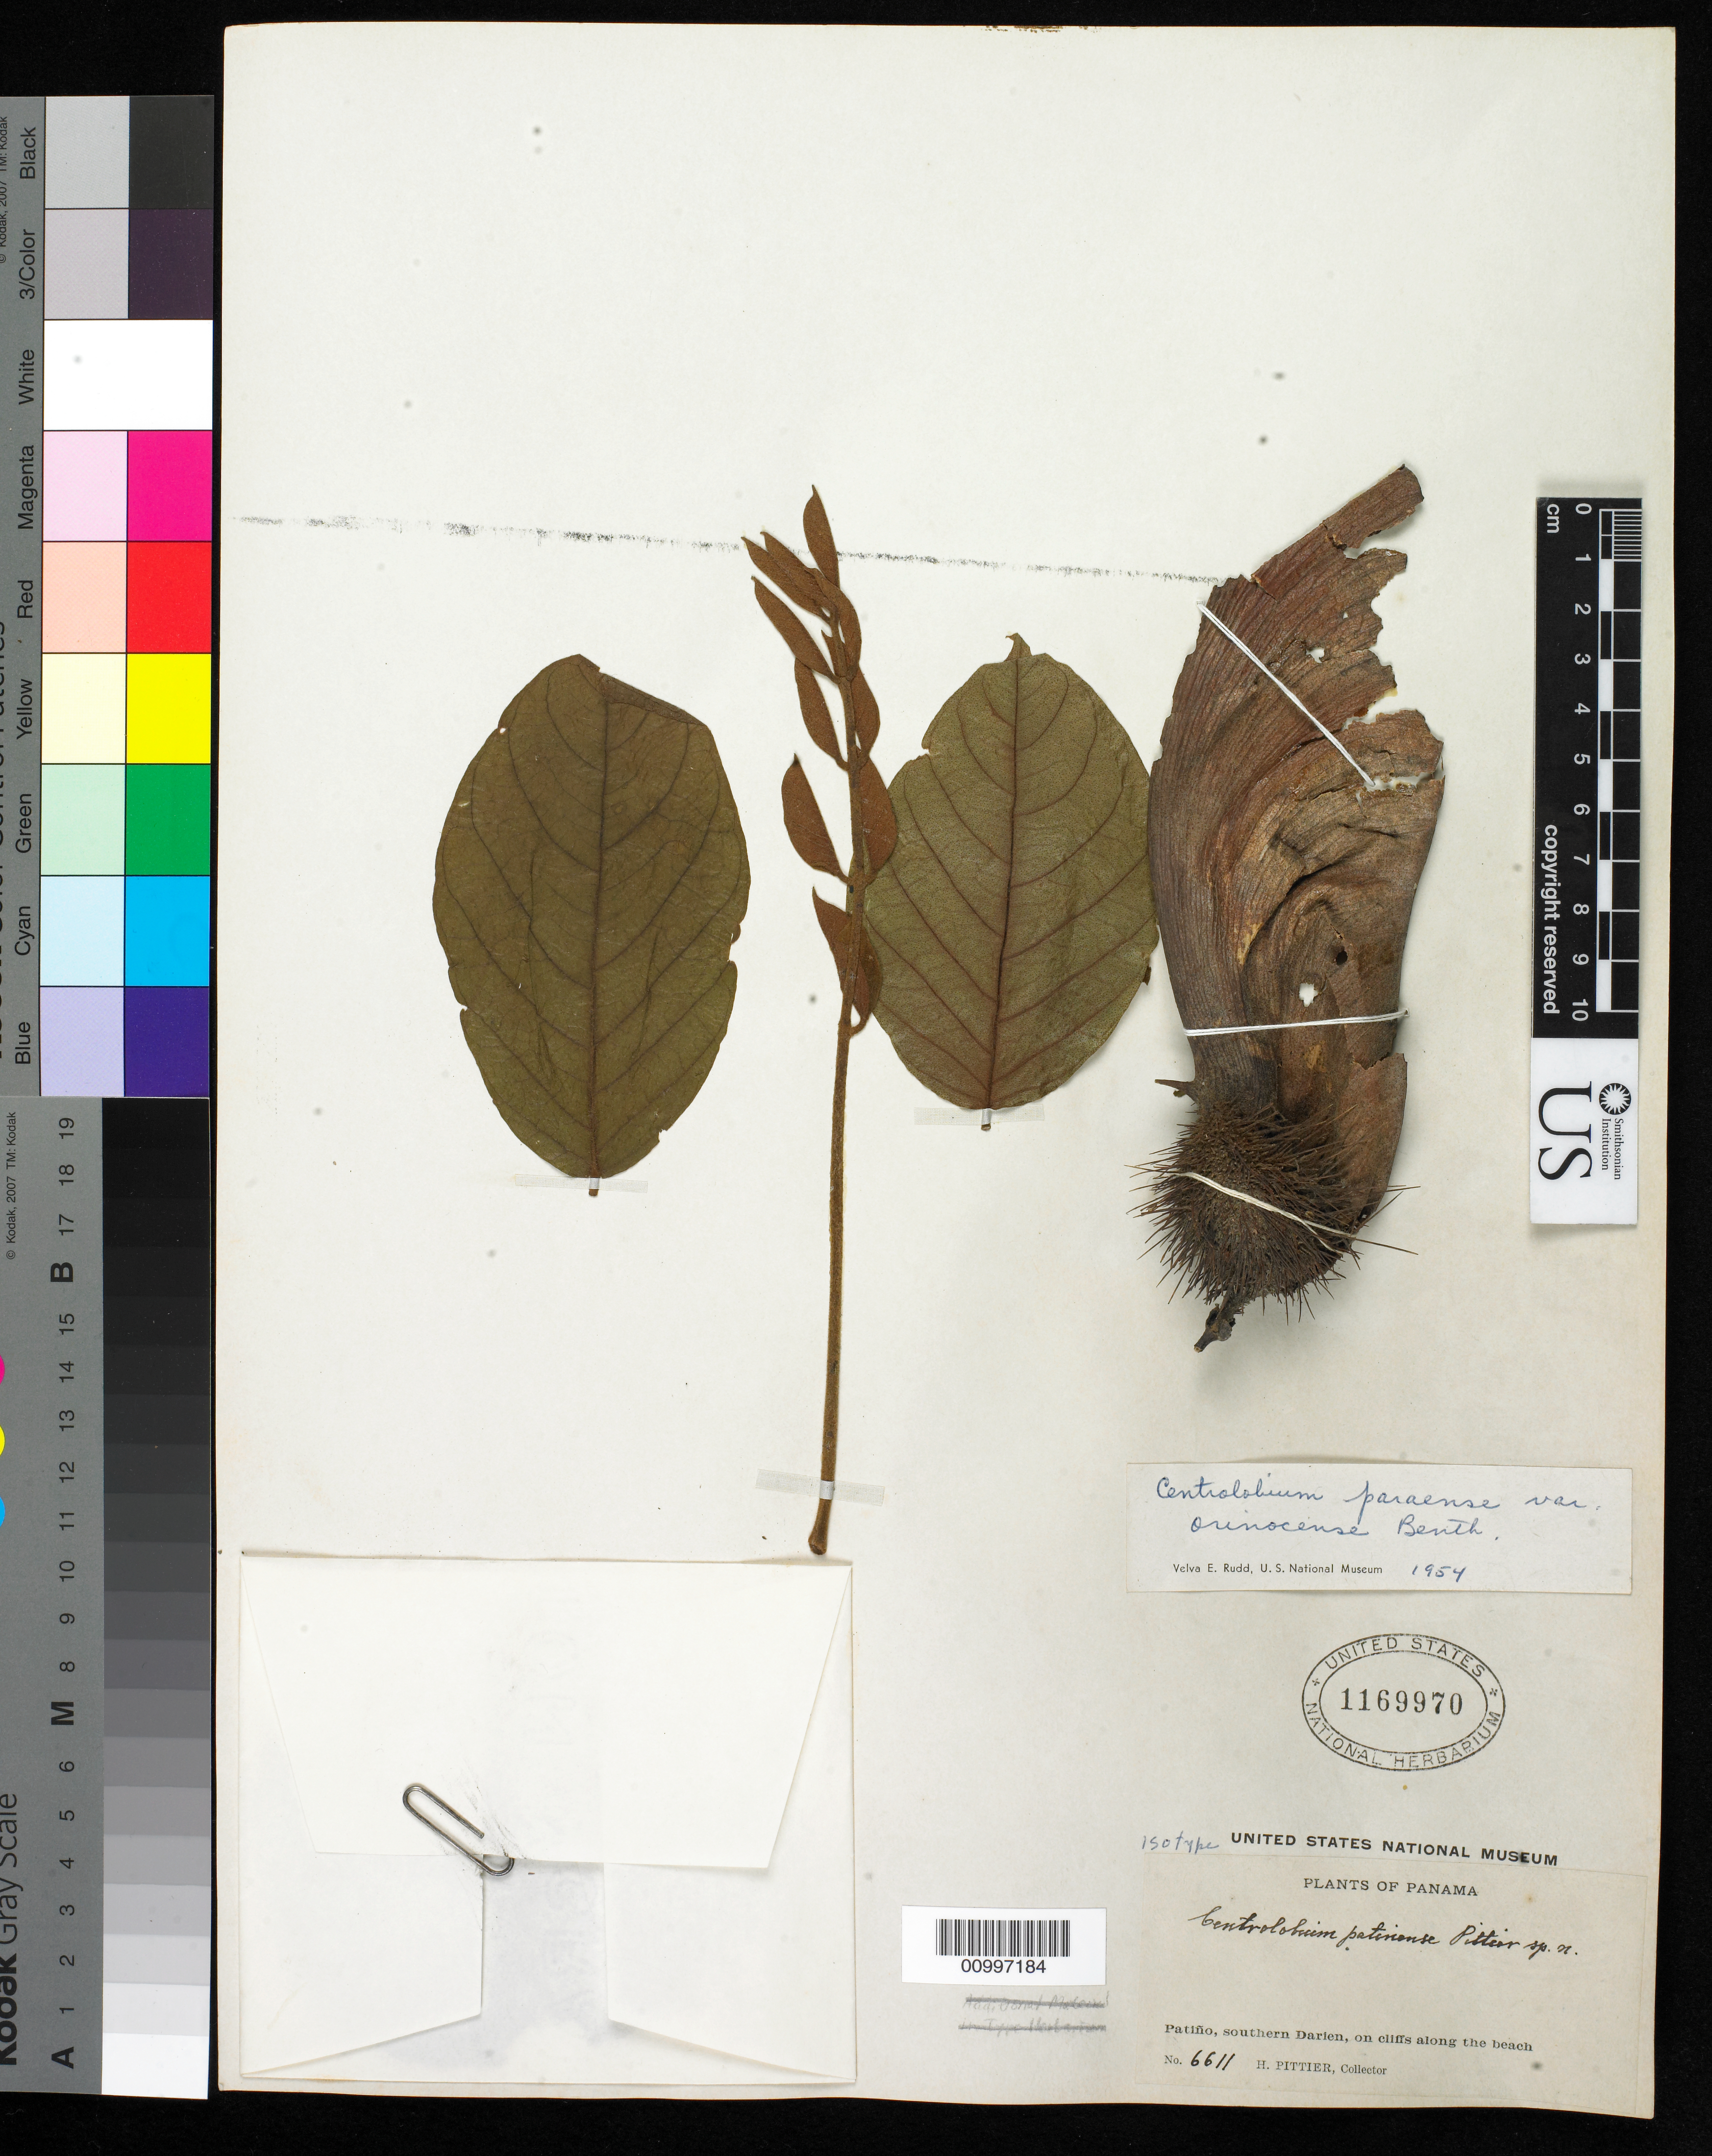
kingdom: Plantae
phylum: Tracheophyta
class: Magnoliopsida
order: Fabales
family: Fabaceae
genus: Centrolobium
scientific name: Centrolobium patinense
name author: Pittier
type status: Isotype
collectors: H. F. Pittier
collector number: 6611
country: Panama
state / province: Darién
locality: Patiño, southern Darien.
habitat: On cliffs along the beach.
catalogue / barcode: US 1169970